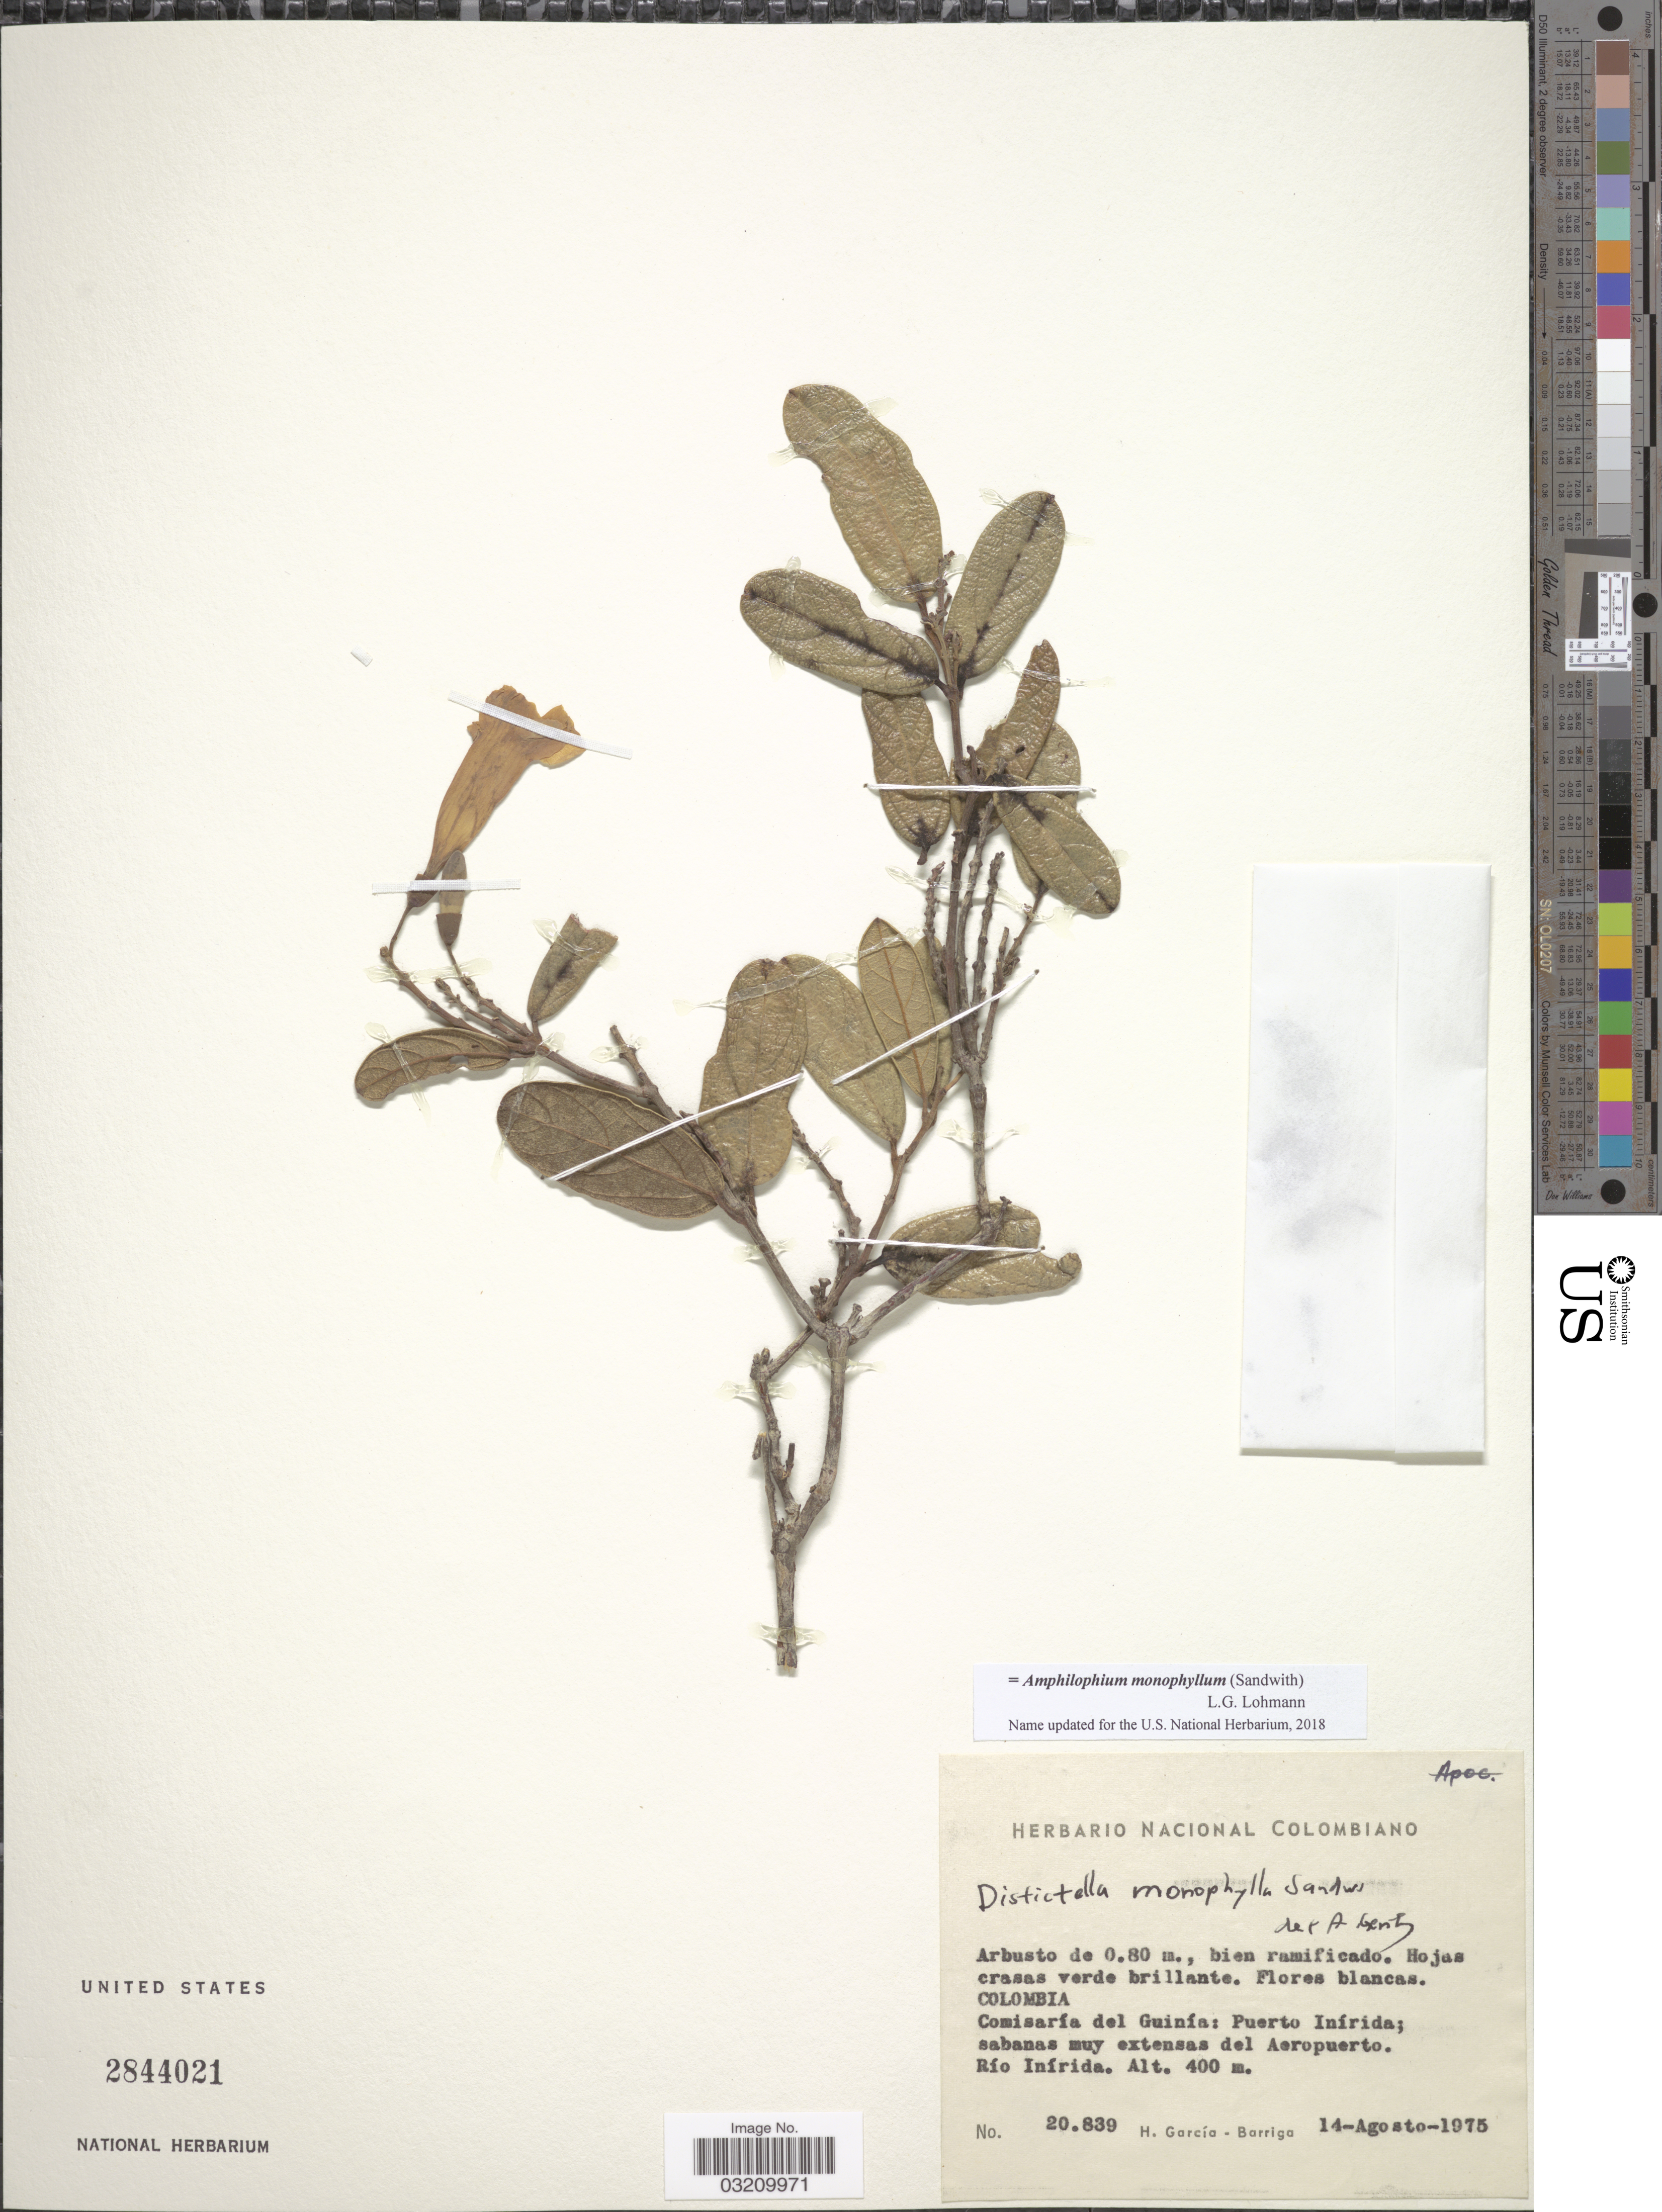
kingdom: Plantae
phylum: Tracheophyta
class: Magnoliopsida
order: Lamiales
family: Bignoniaceae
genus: Amphilophium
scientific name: Amphilophium monophyllum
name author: (Sandwith) L.G. Lohmann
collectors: H. García Barriga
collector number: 20839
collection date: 1975-08-14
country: Colombia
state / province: Guainía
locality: Comisaría del Guainía: Puerto Inírida; sabanas muy extensas del Aeropuerto. Río Inírida.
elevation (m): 400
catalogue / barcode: US 2844021